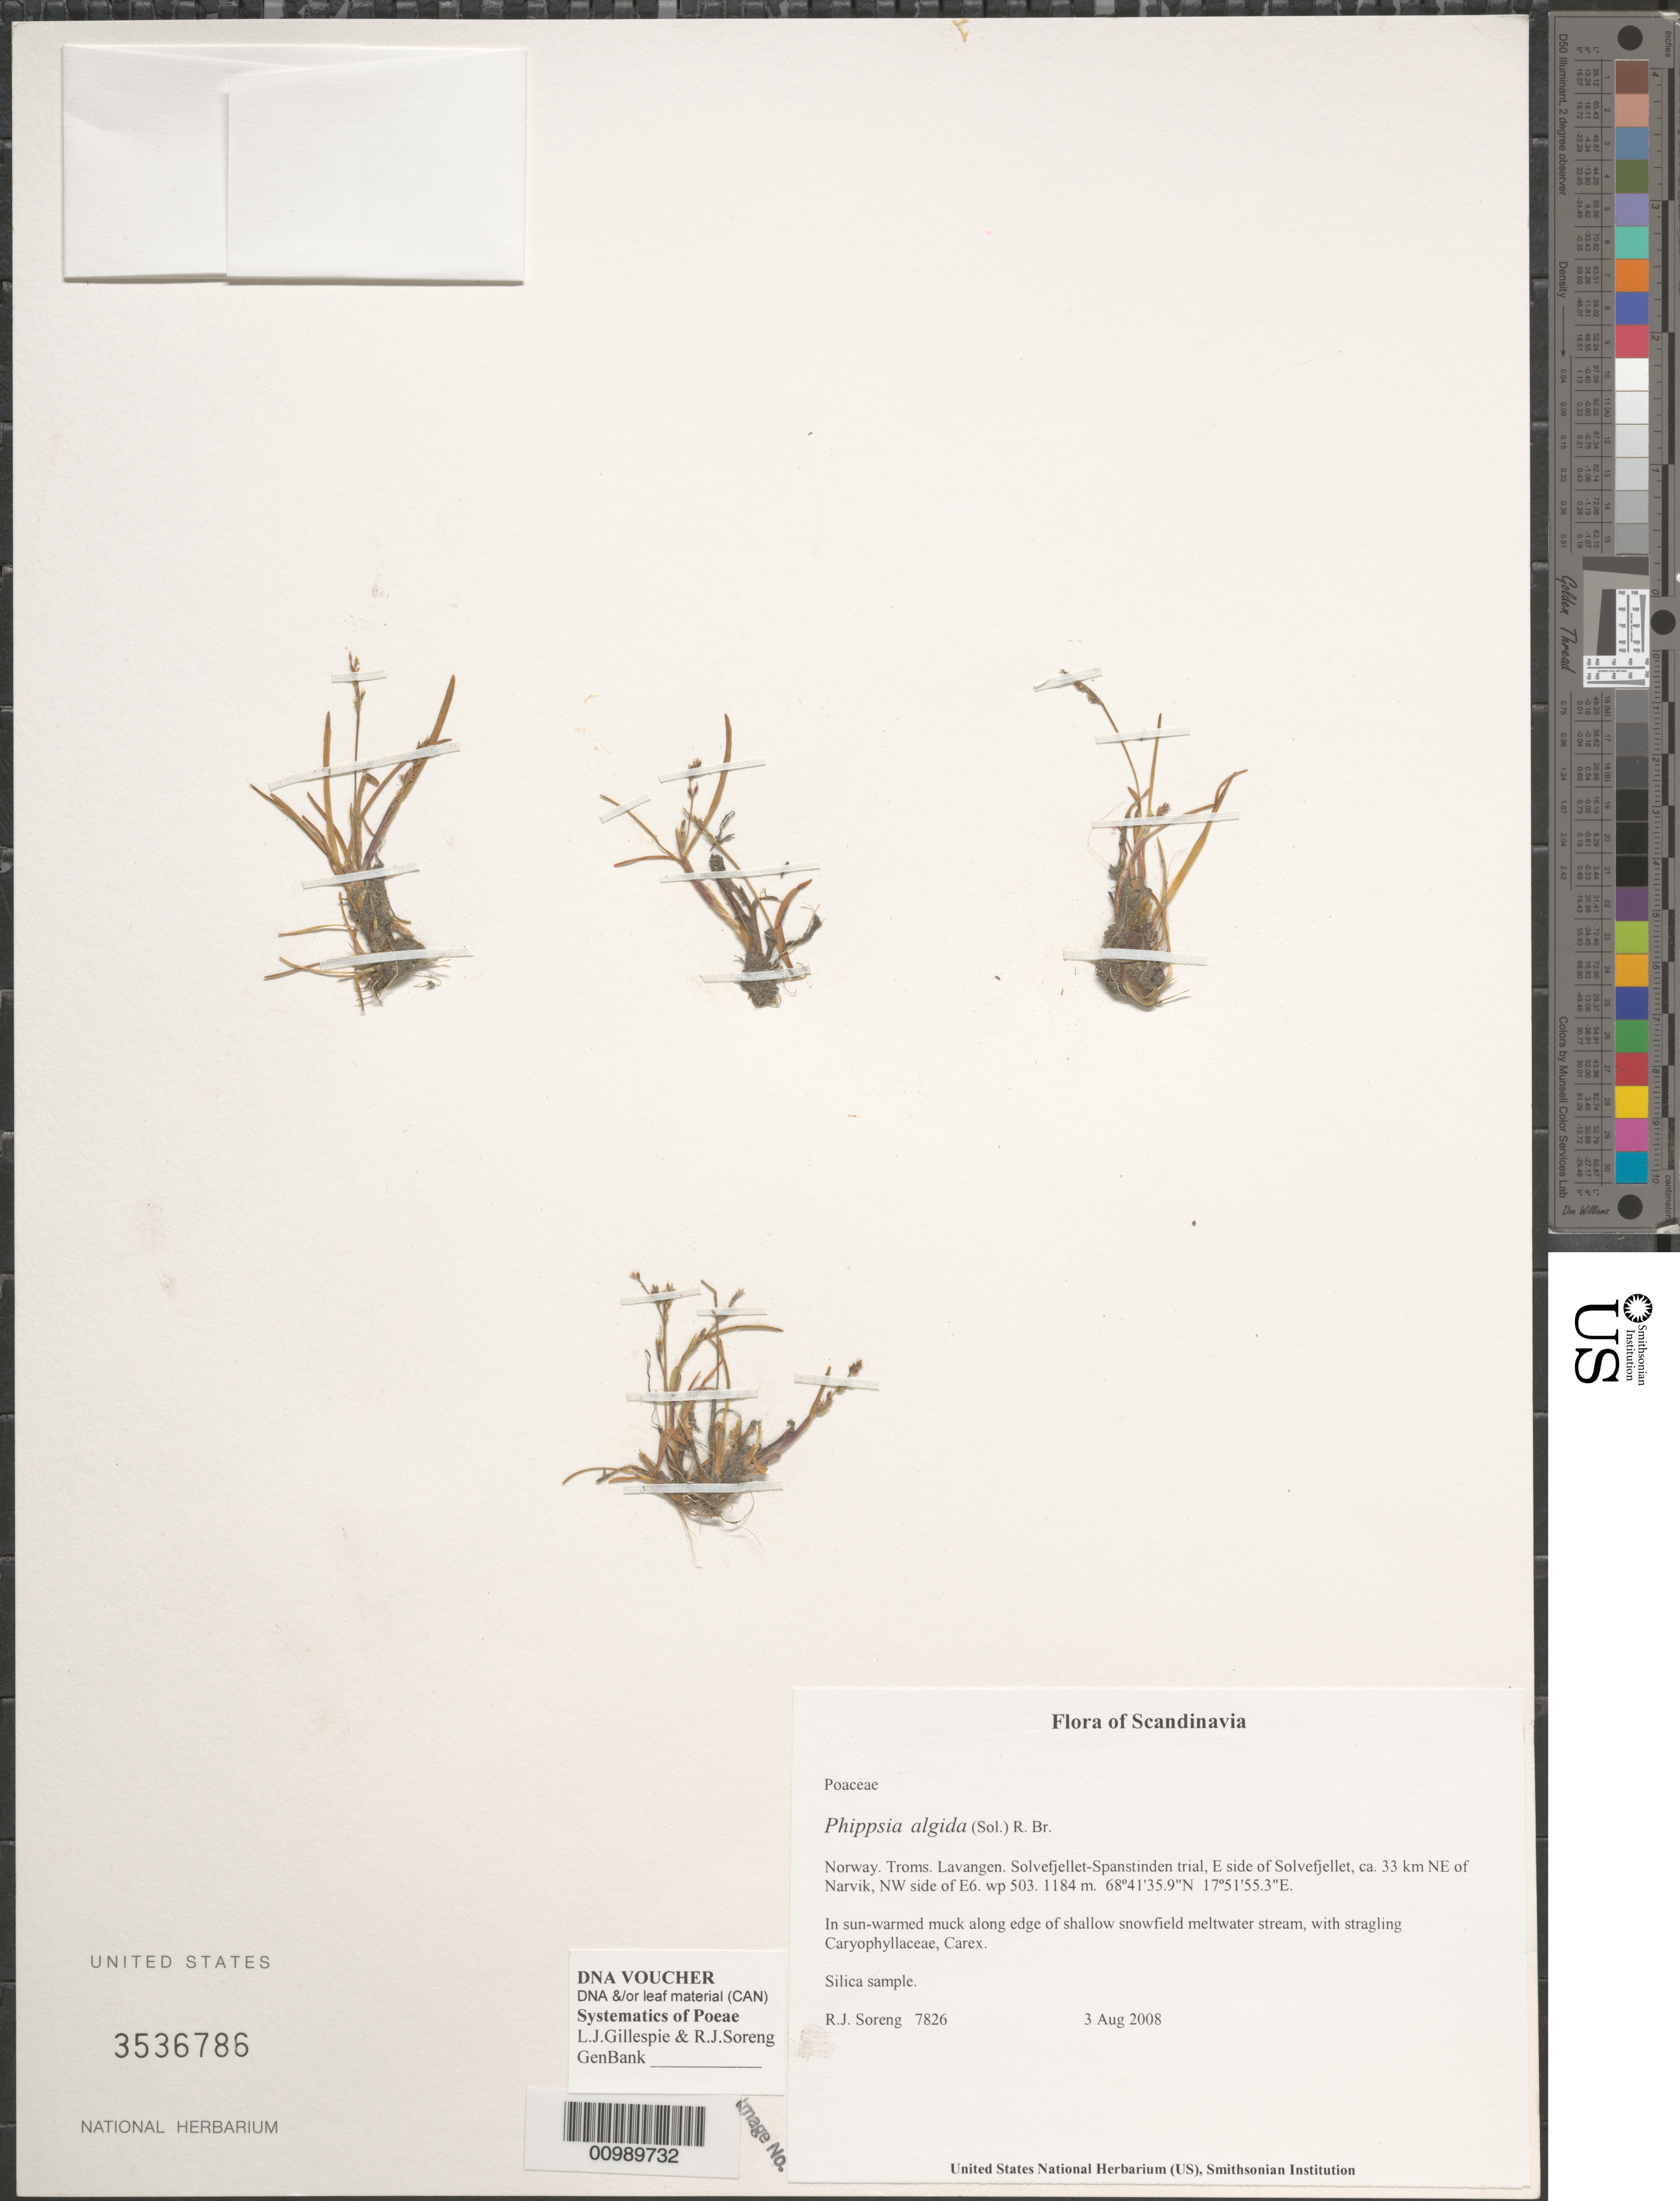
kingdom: Plantae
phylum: Tracheophyta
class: Liliopsida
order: Poales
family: Poaceae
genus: Phippsia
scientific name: Phippsia algida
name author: (Sol.) R. Br.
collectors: R. J. Soreng & N. L. Soreng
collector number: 7826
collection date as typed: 03 Aug 2008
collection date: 2008-08-03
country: Norway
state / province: Troms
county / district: Lavangen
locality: Solvefjellet-Spanstinden trail, E side of Solvefjellet, ca. 33 km NE of Narvik, NW side of E6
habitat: In sun-warmed muck along edge of shallow snowfield meltwater stream, with stragling Caryophyllaceae, Carex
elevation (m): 1184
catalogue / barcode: US 3536786